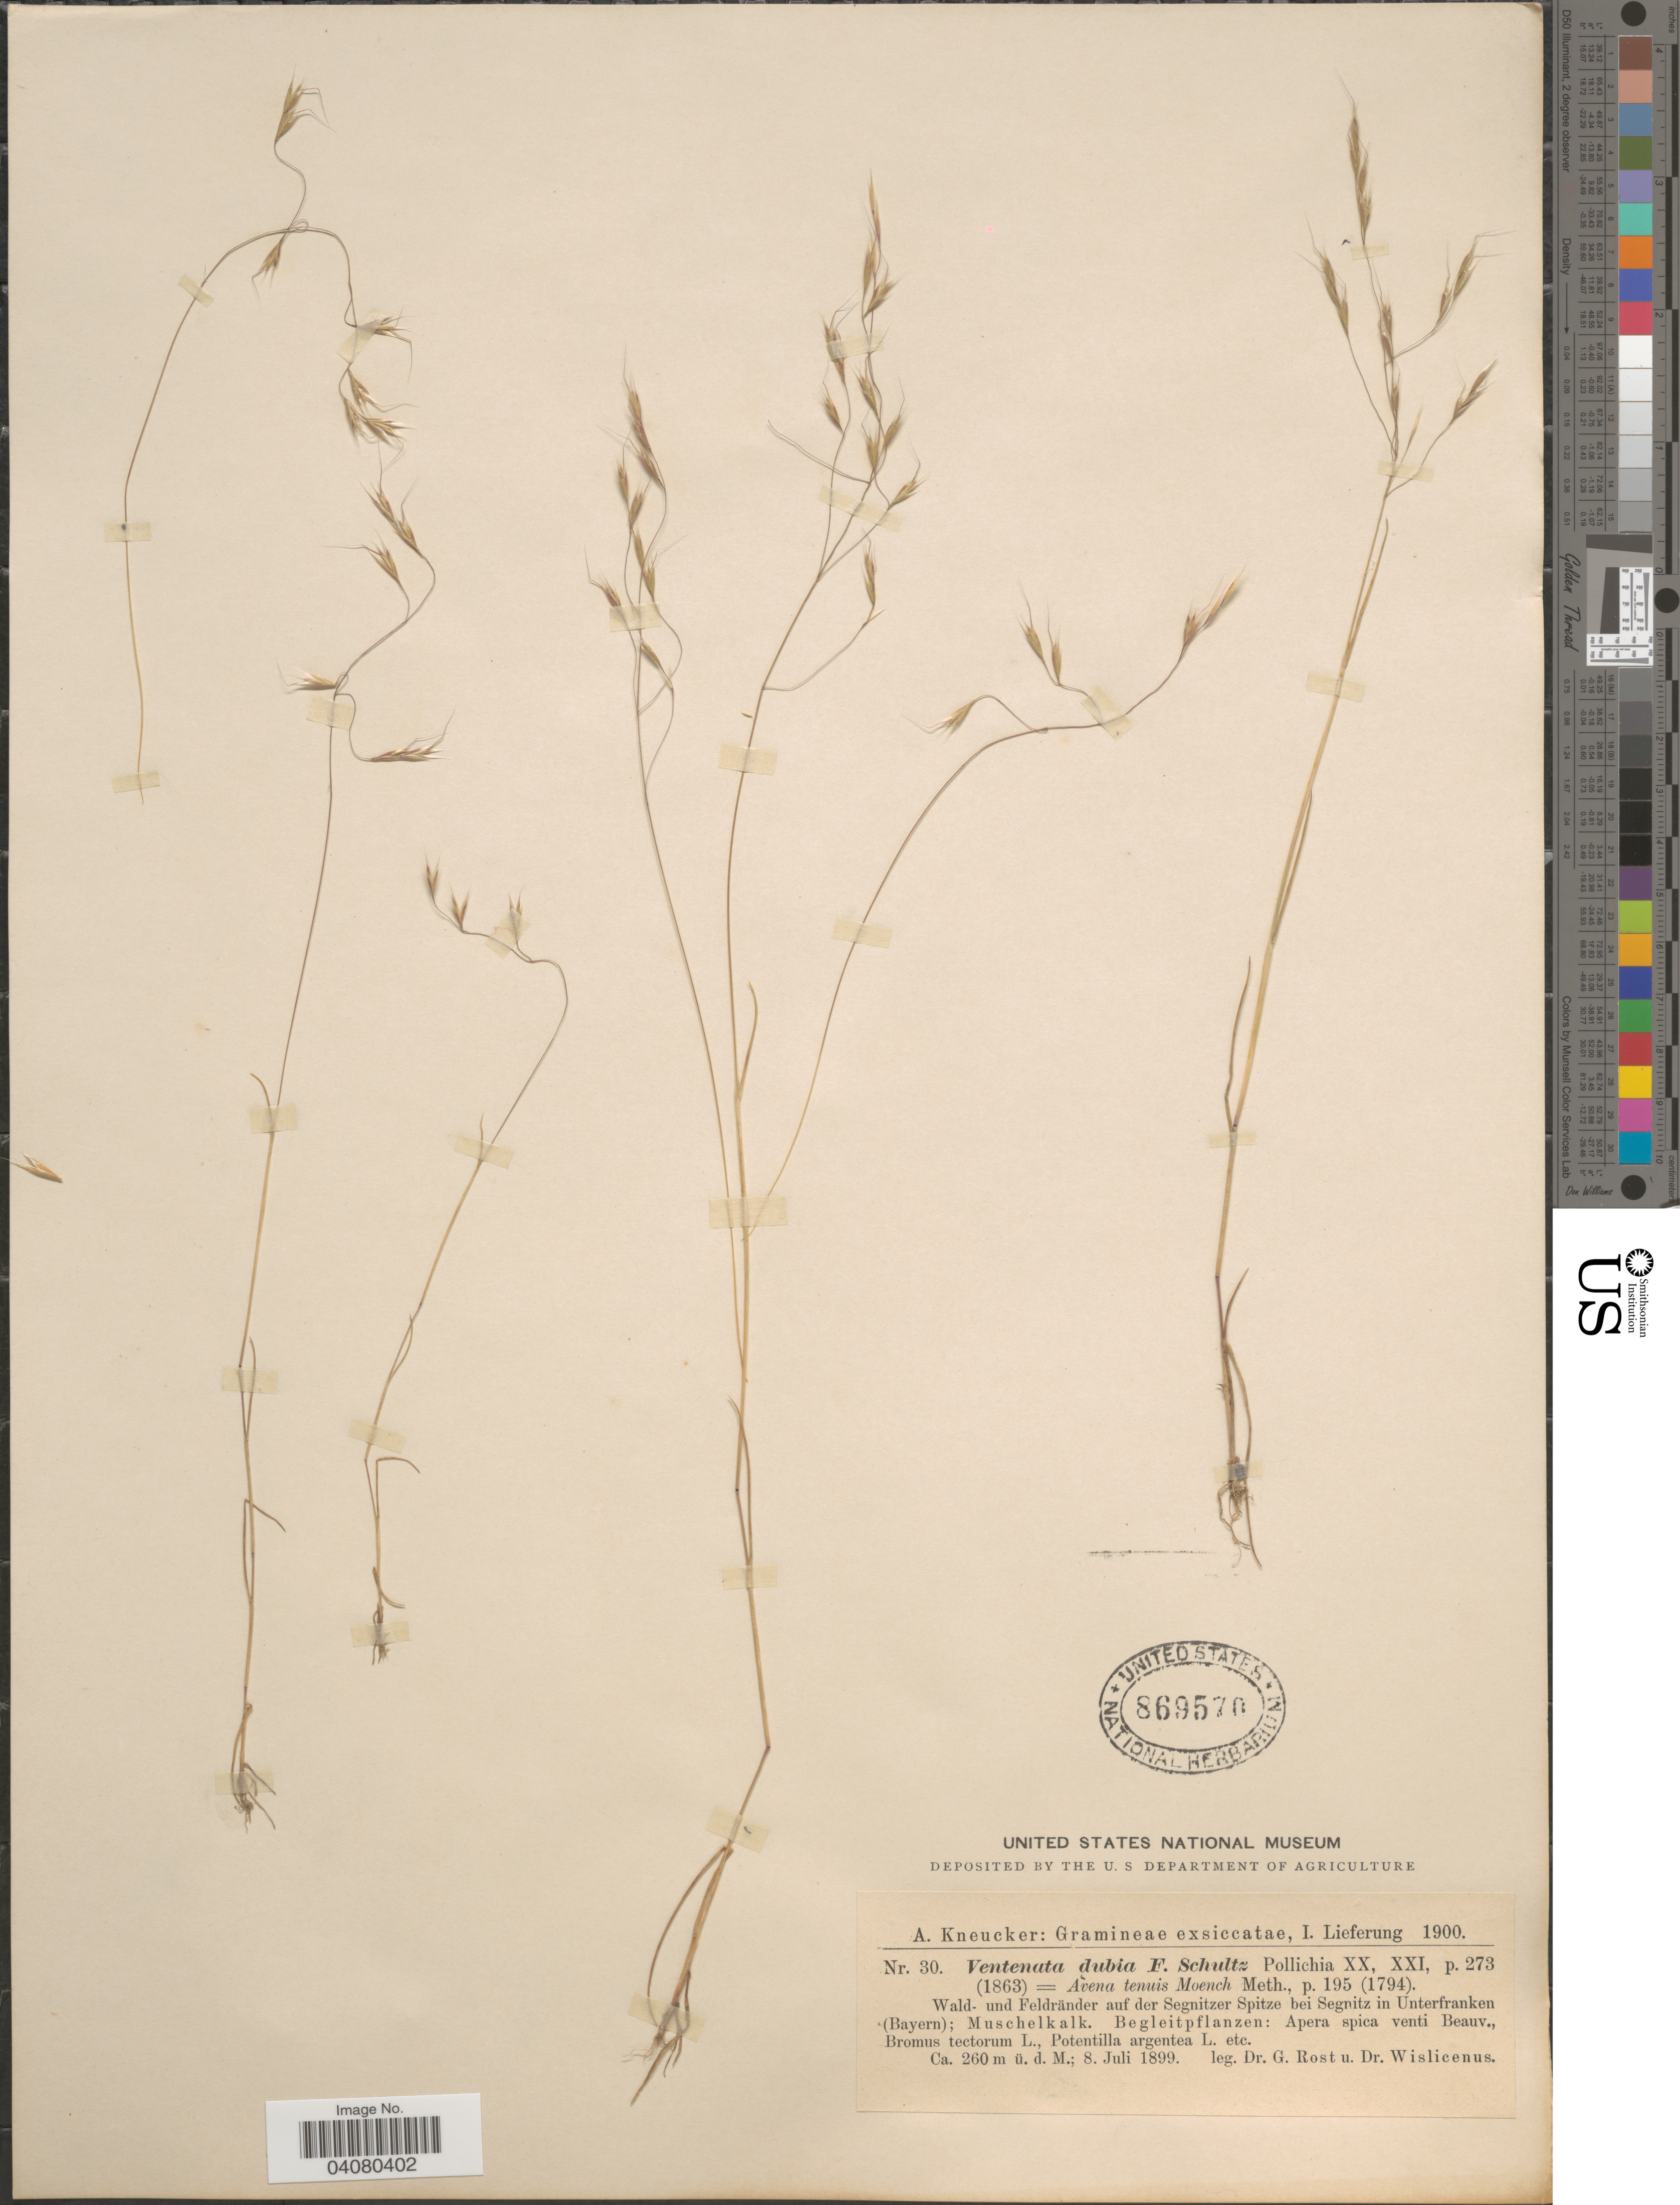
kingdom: Plantae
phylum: Tracheophyta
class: Liliopsida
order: Poales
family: Poaceae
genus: Ventenata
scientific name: Ventenata dubia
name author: (Leers) Coss.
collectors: G. Rost & Wislicenus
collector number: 30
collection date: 1899-07-08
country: Germany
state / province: Bayern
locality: Wald- und Feldränder auf der Segnitzer Spitze bei Segnitz in Unterfranken; Muschelkalk.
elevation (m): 260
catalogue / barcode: US 869570